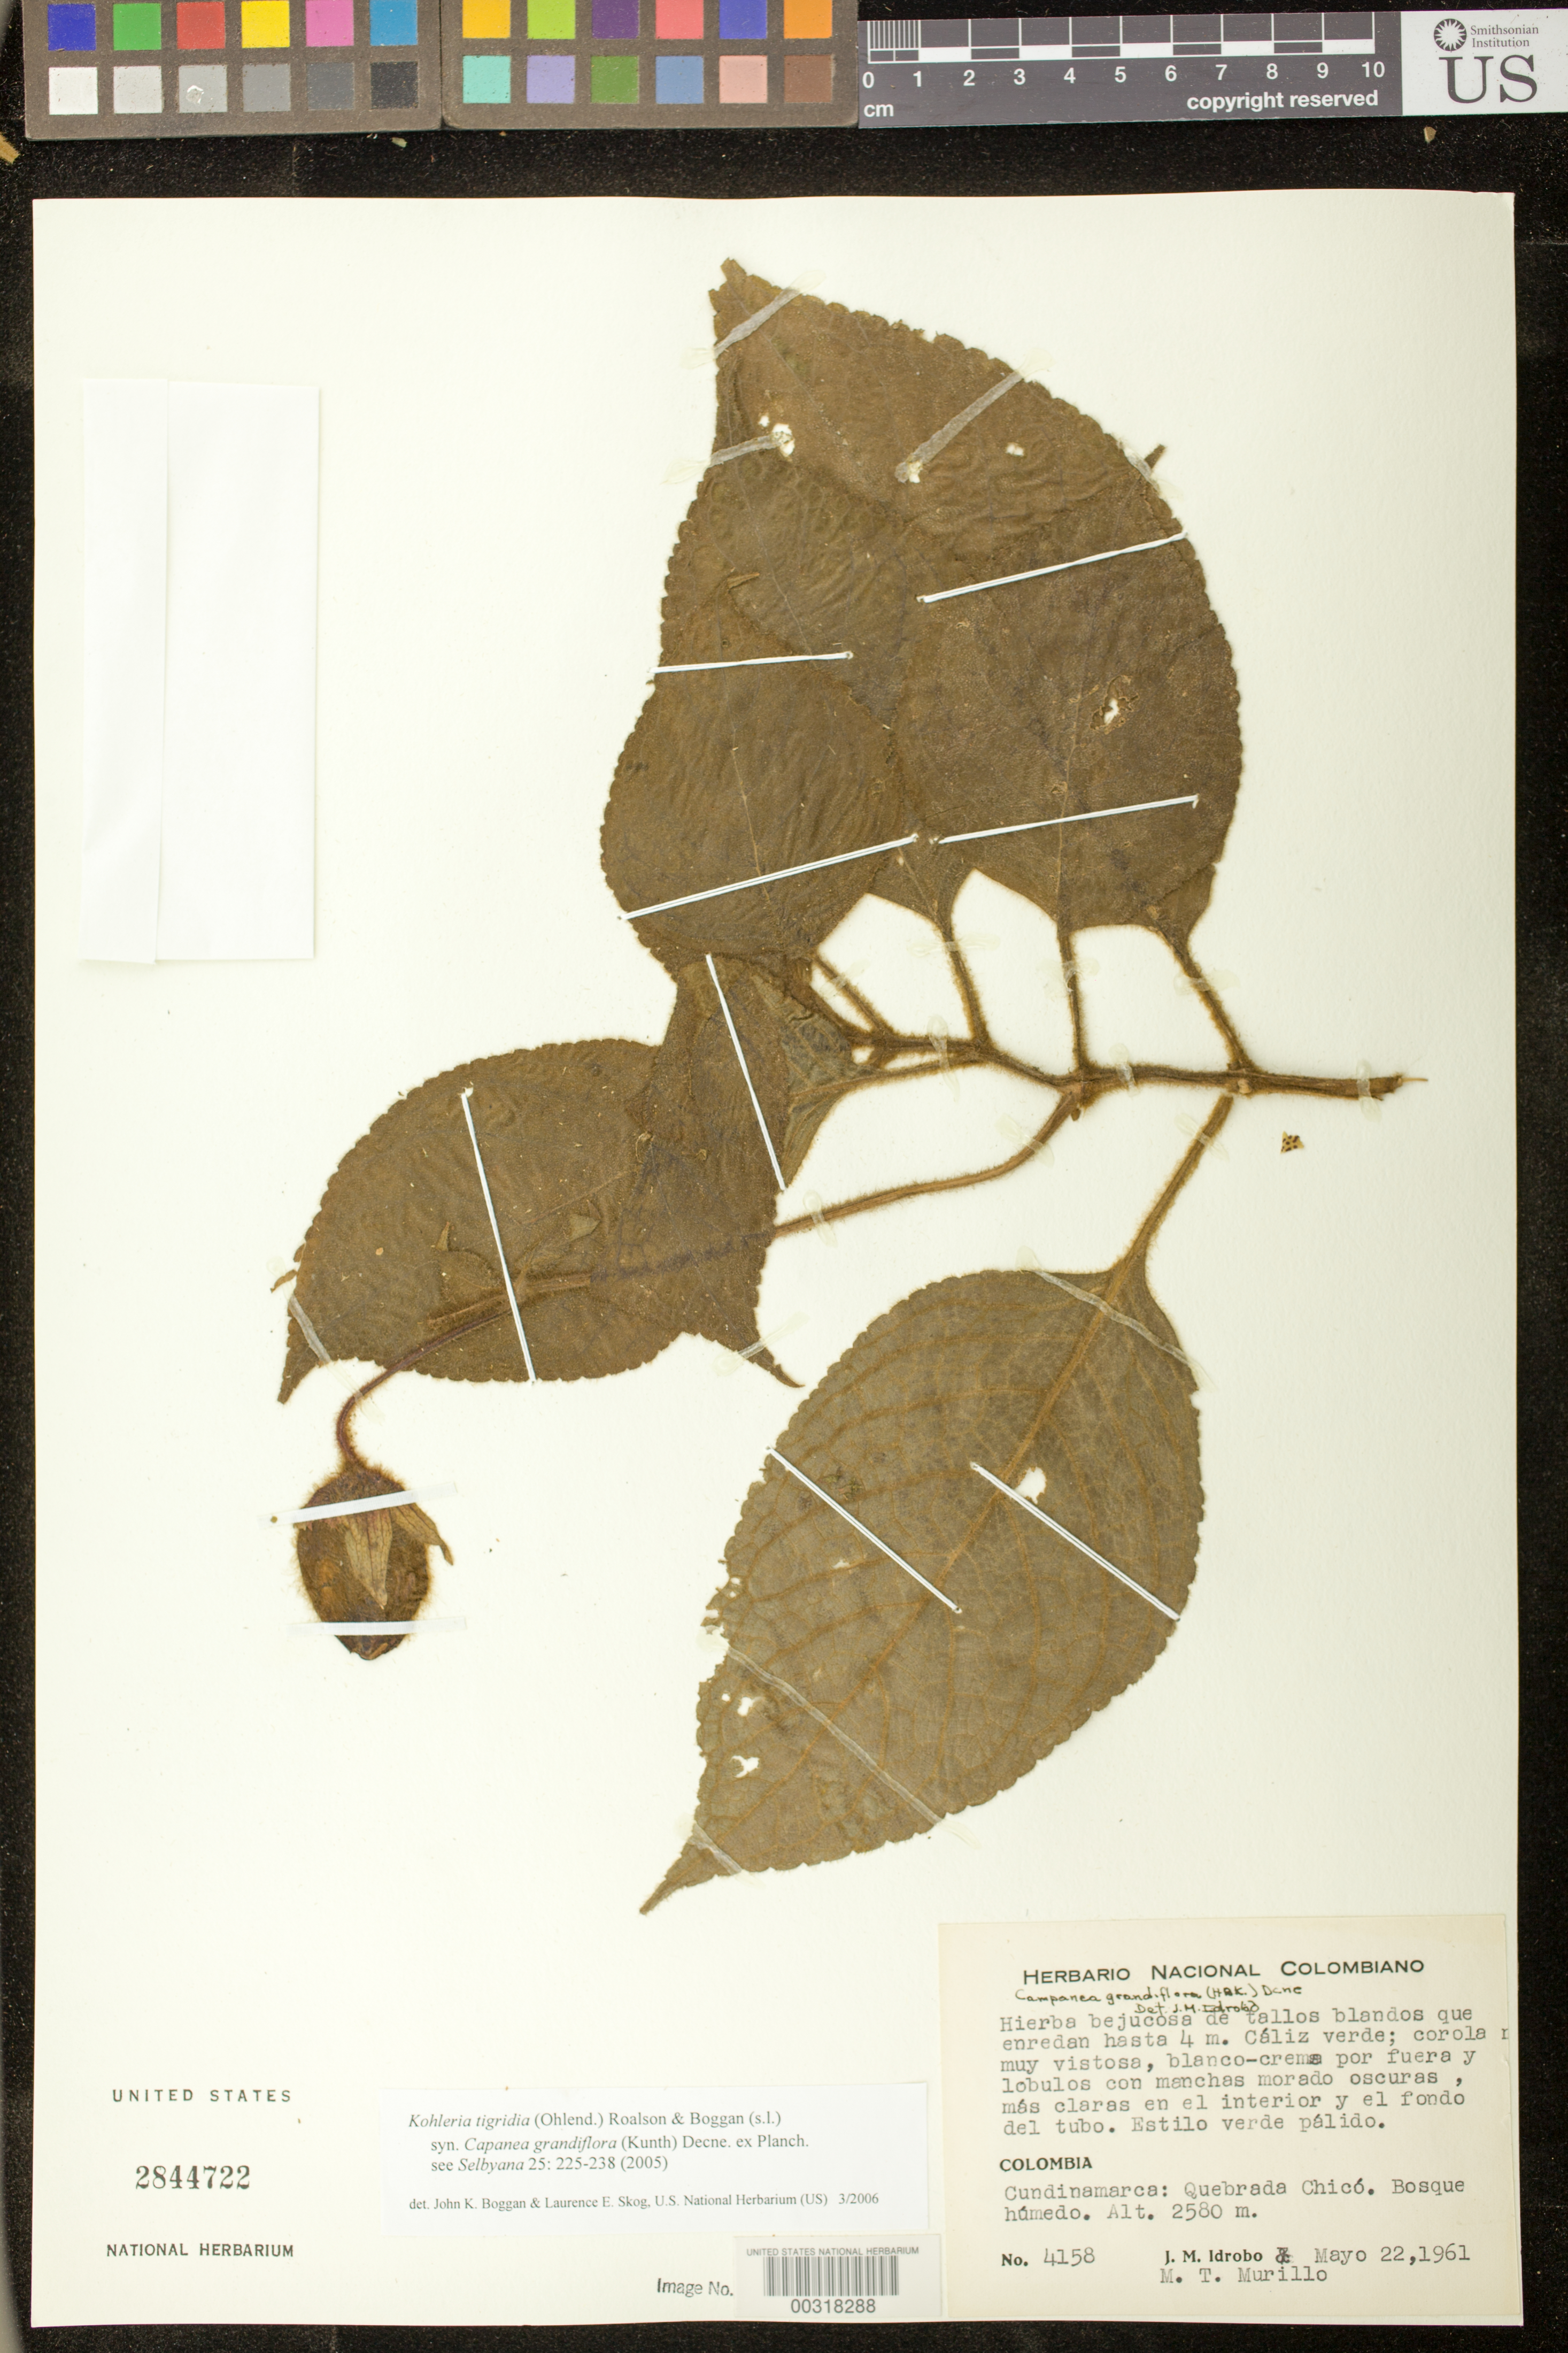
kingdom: Plantae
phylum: Tracheophyta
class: Magnoliopsida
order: Lamiales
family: Gesneriaceae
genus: Kohleria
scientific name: Kohleria tigridia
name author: (Ohlend.) Roalson & Boggan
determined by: Boggan, J. K.; Skog, L. E.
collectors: J. M. Idrobo & M. Murillo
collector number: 4158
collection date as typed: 22 May 1961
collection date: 1961-05-22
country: Colombia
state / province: Cundinamarca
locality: Quebrada Chico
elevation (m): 2580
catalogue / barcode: US 2844722